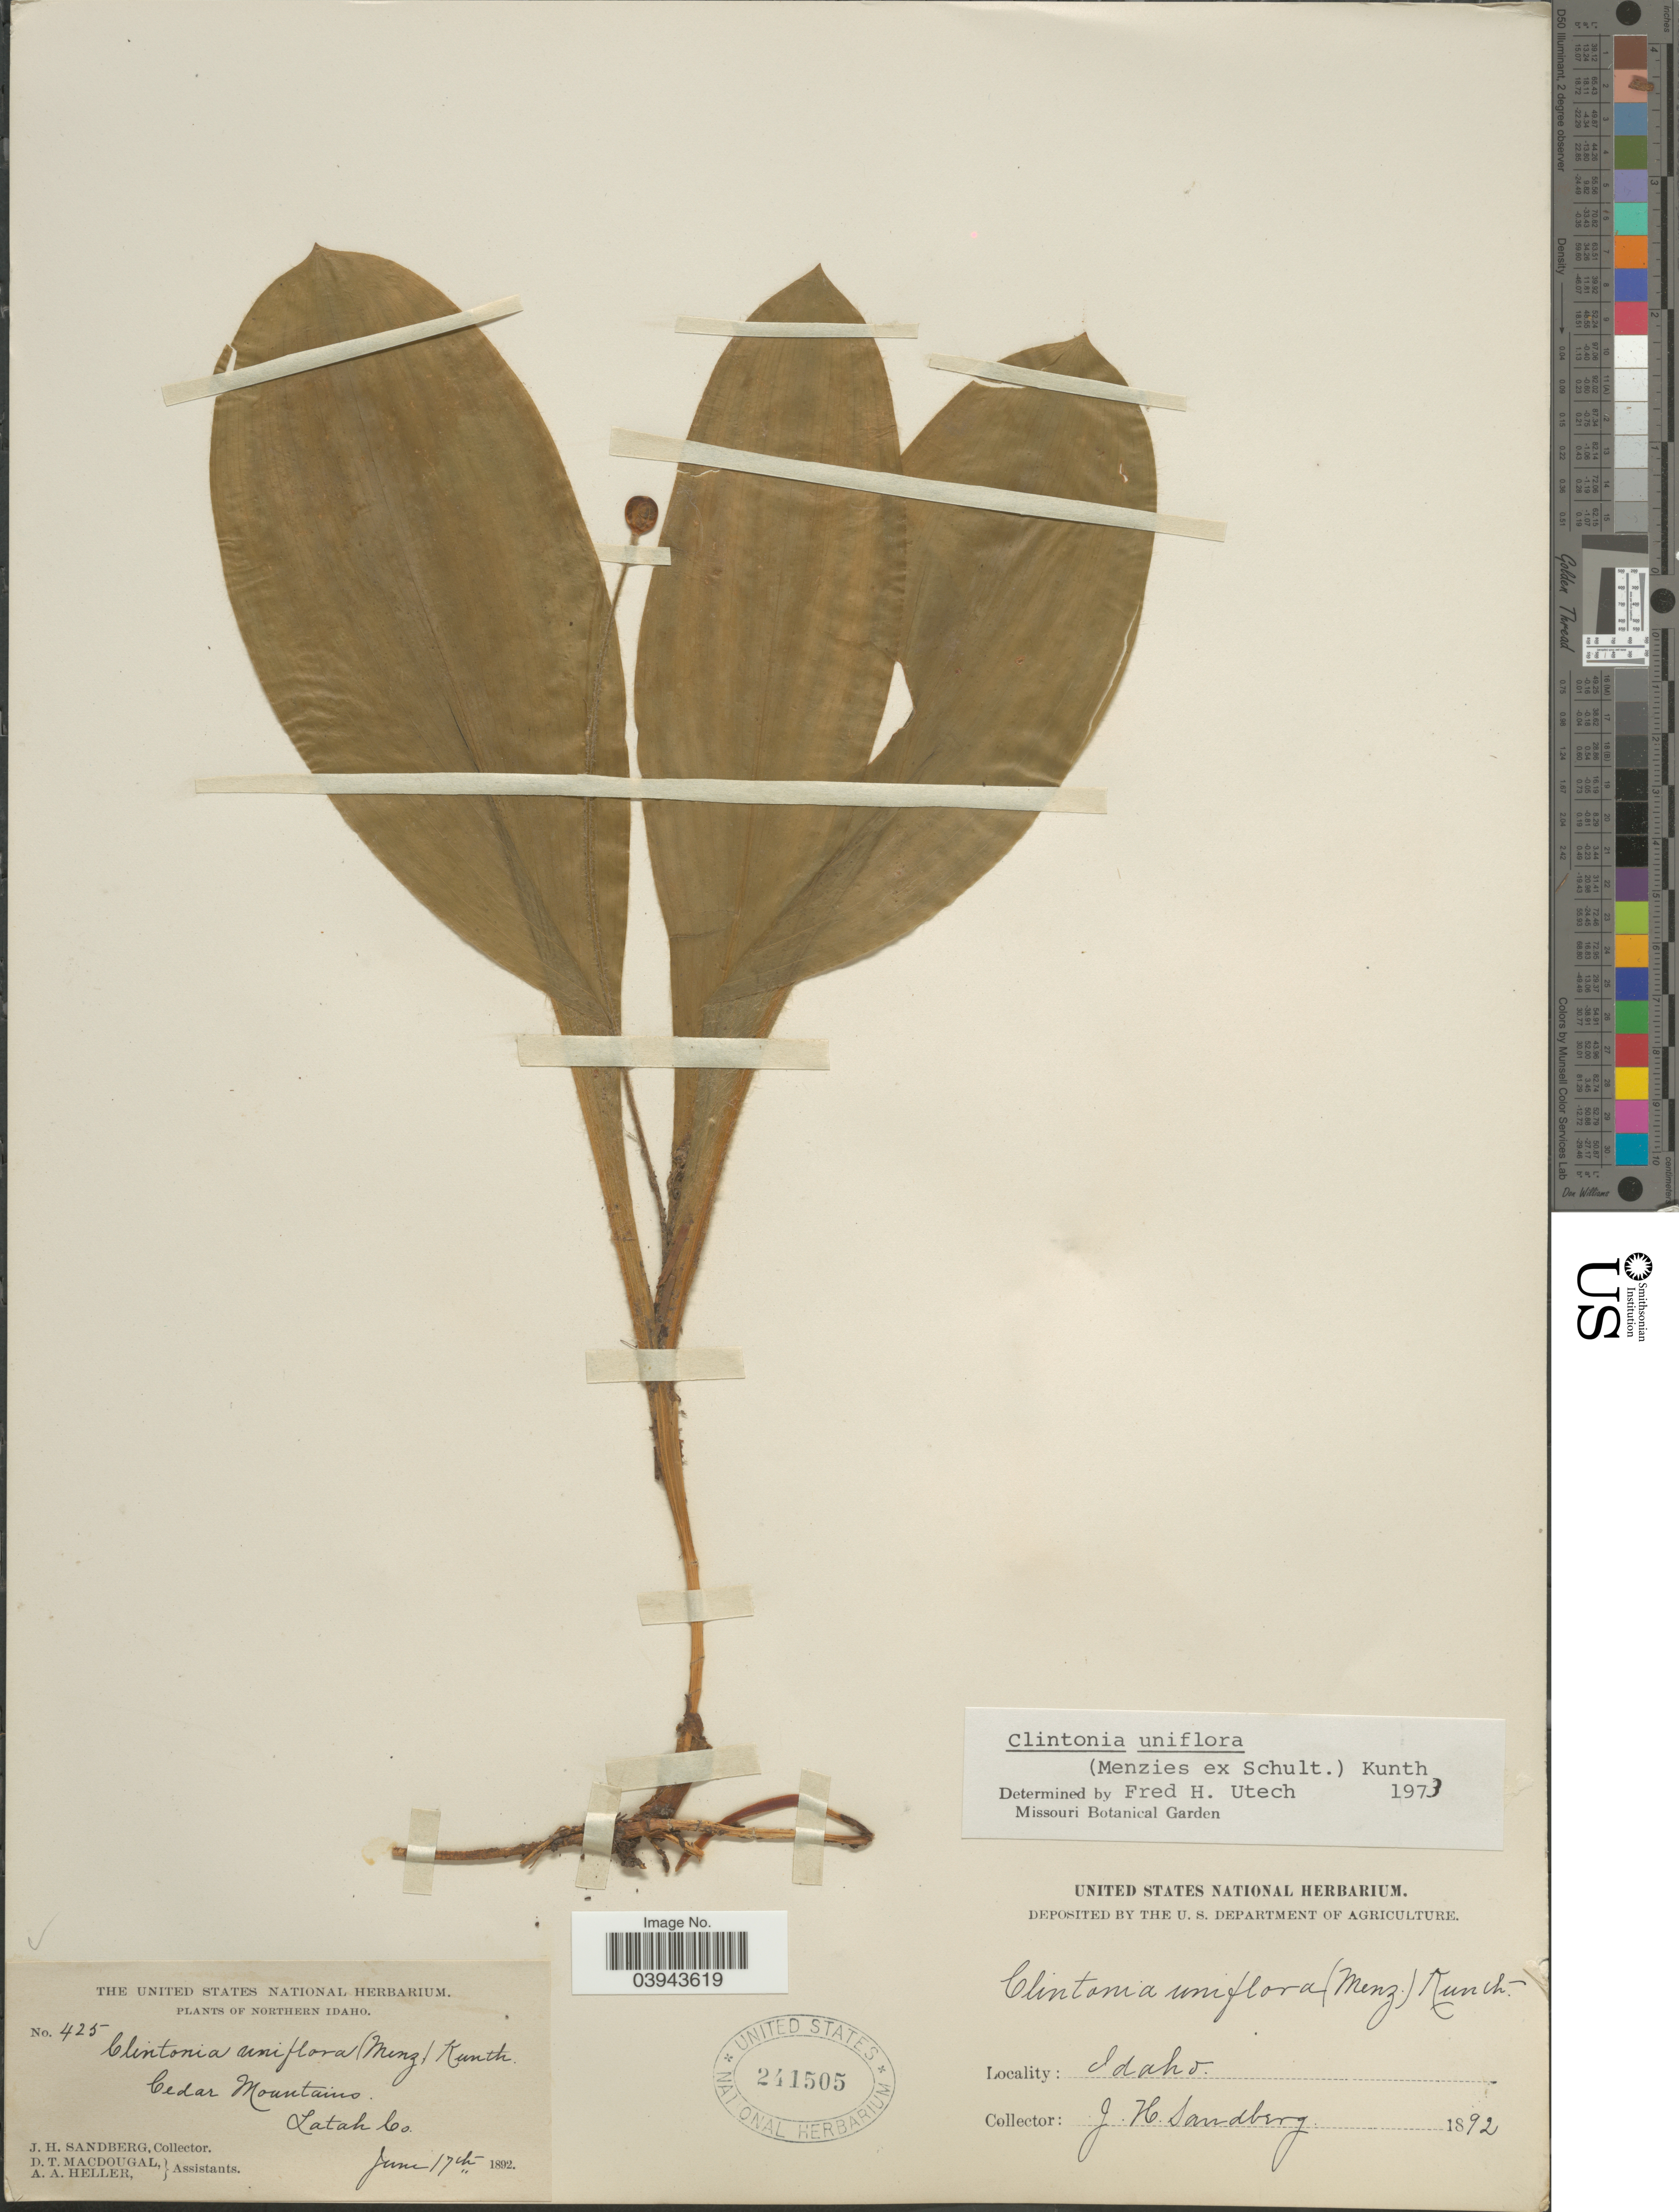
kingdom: Plantae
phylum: Tracheophyta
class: Liliopsida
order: Liliales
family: Liliaceae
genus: Clintonia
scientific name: Clintonia uniflora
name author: Kunth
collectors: J. H. Sandberg, D. T. MacDougal & A. A. Heller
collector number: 425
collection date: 1892-06-17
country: United States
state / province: Idaho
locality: Northern Idaho. Cedar Mountains. Latah Co.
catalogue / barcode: US 241505